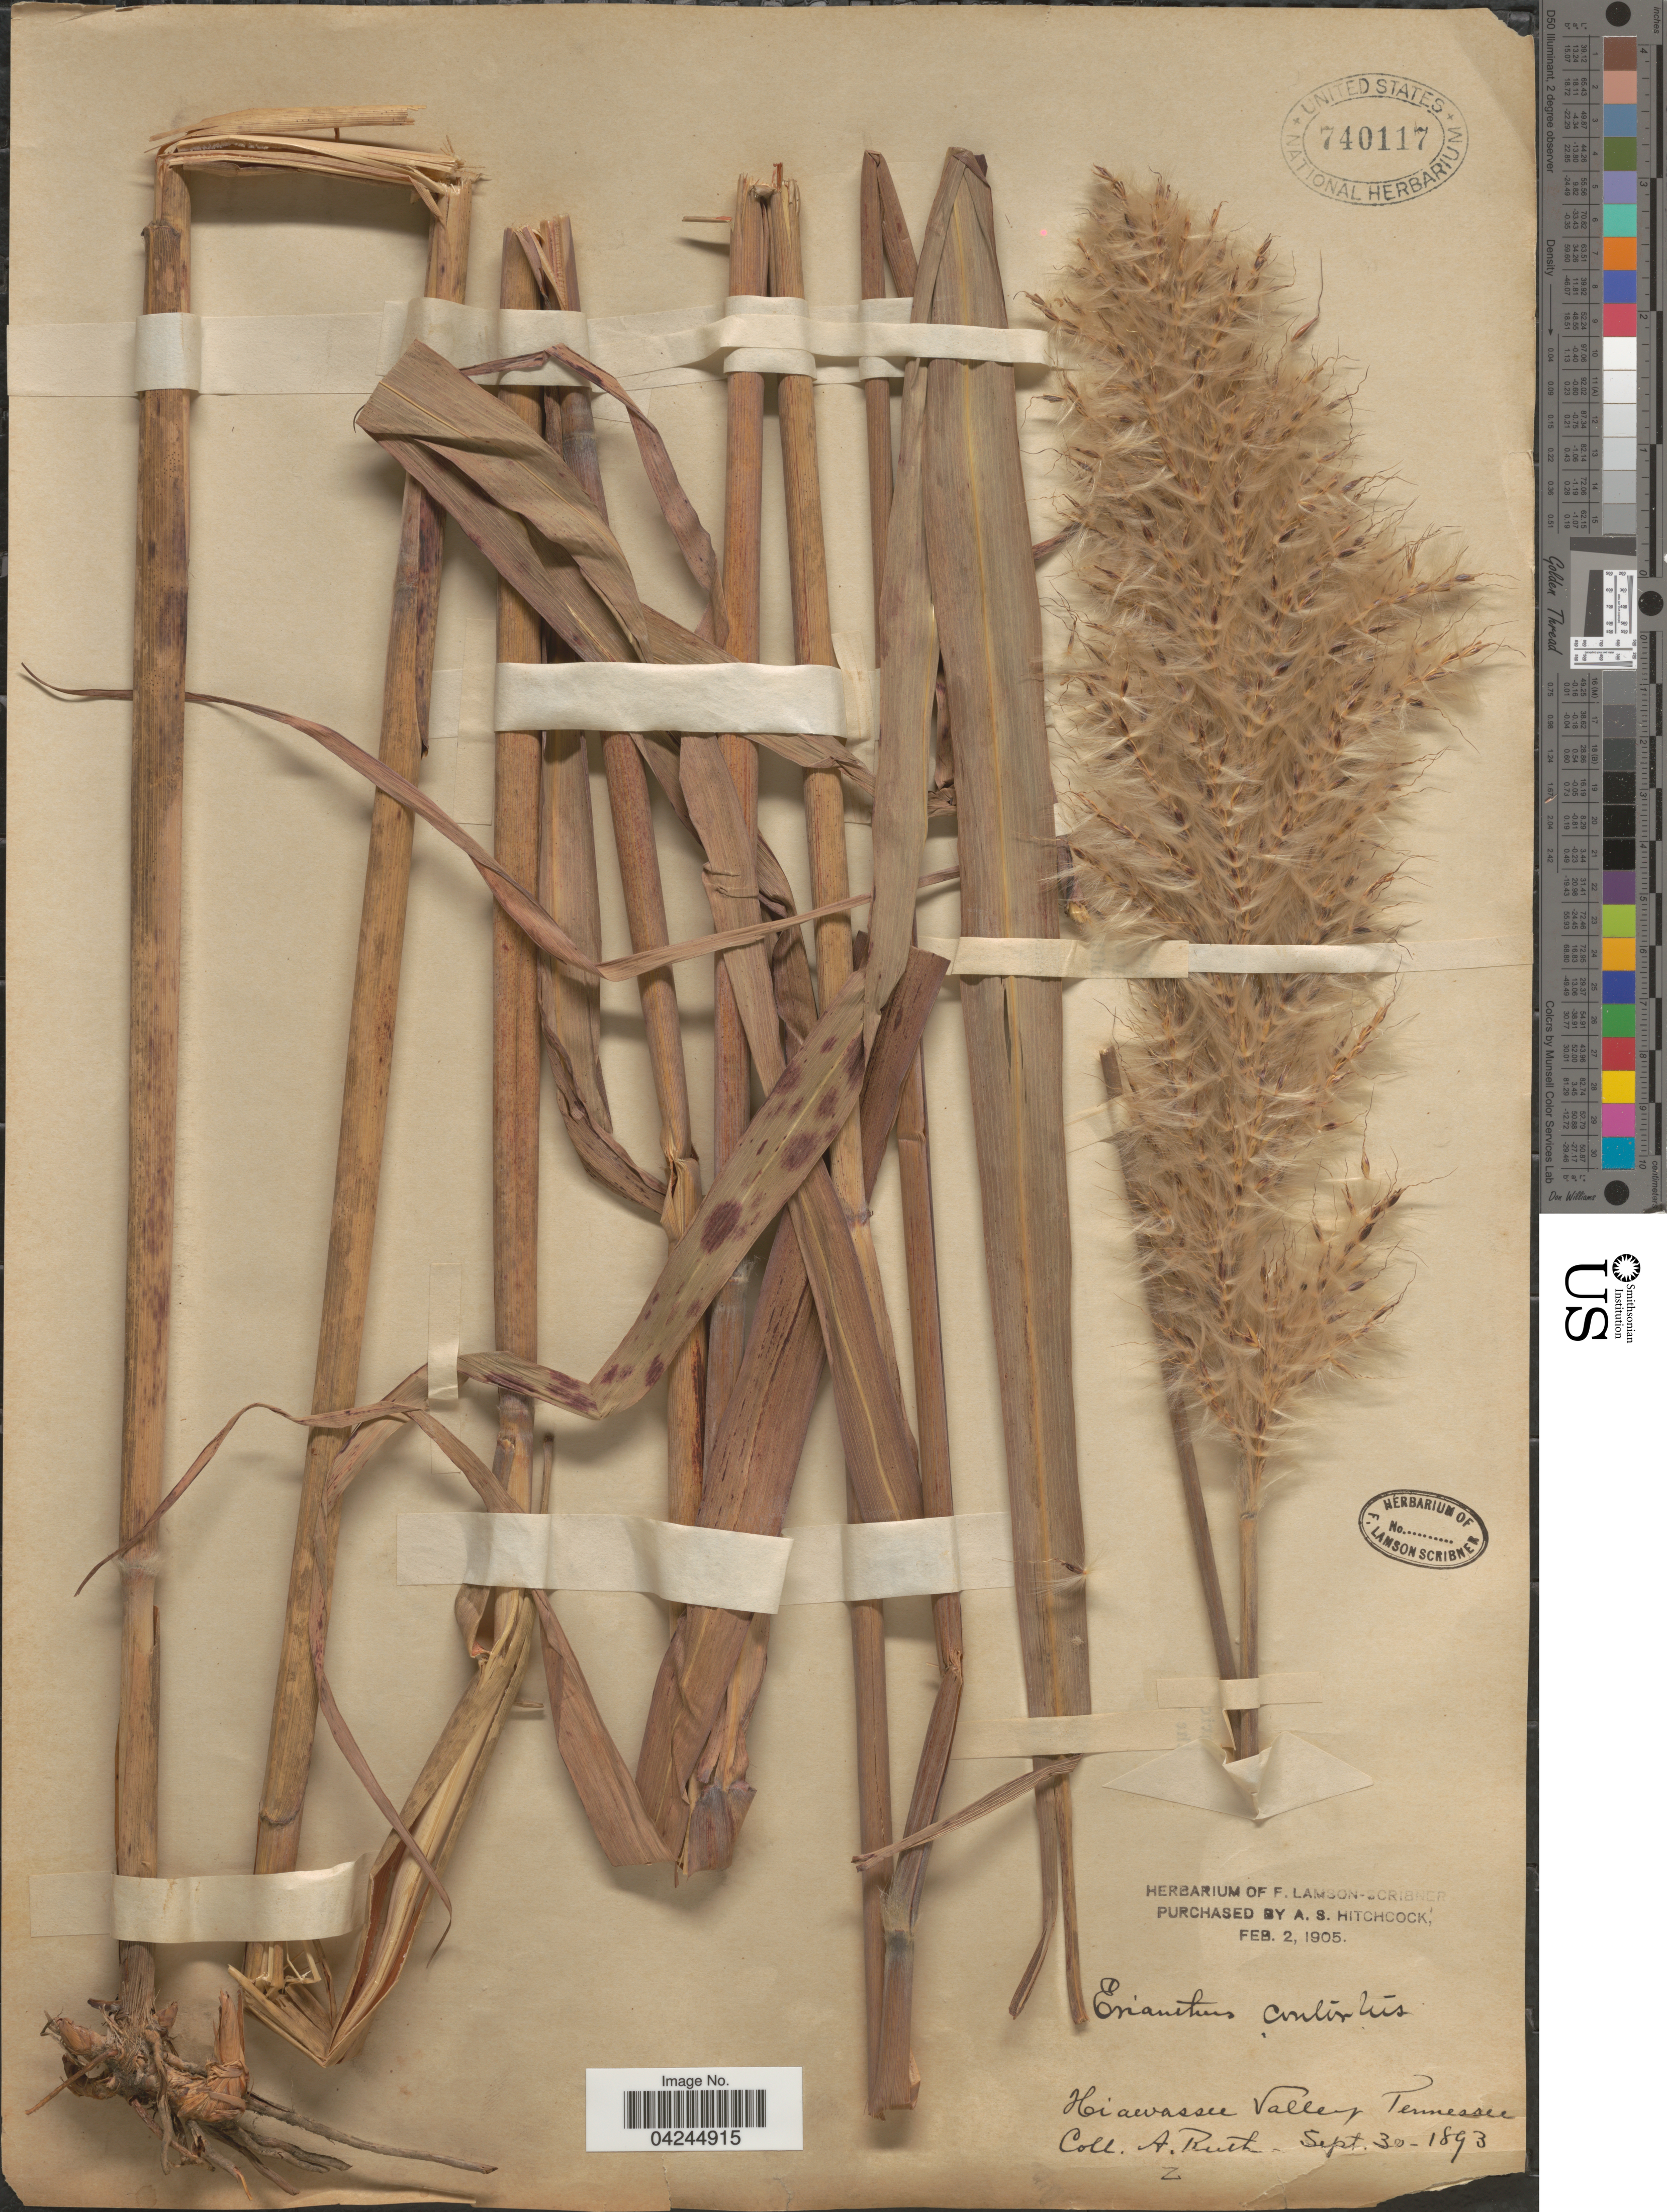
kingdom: Plantae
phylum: Tracheophyta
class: Liliopsida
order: Poales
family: Poaceae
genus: Erianthus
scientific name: Erianthus brevibarbis var. contortus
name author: (Elliott) D.B. Ward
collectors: A. Ruth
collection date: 1893-09-30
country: United States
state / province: Tennessee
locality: Hiawassee Valley.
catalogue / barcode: US 740117